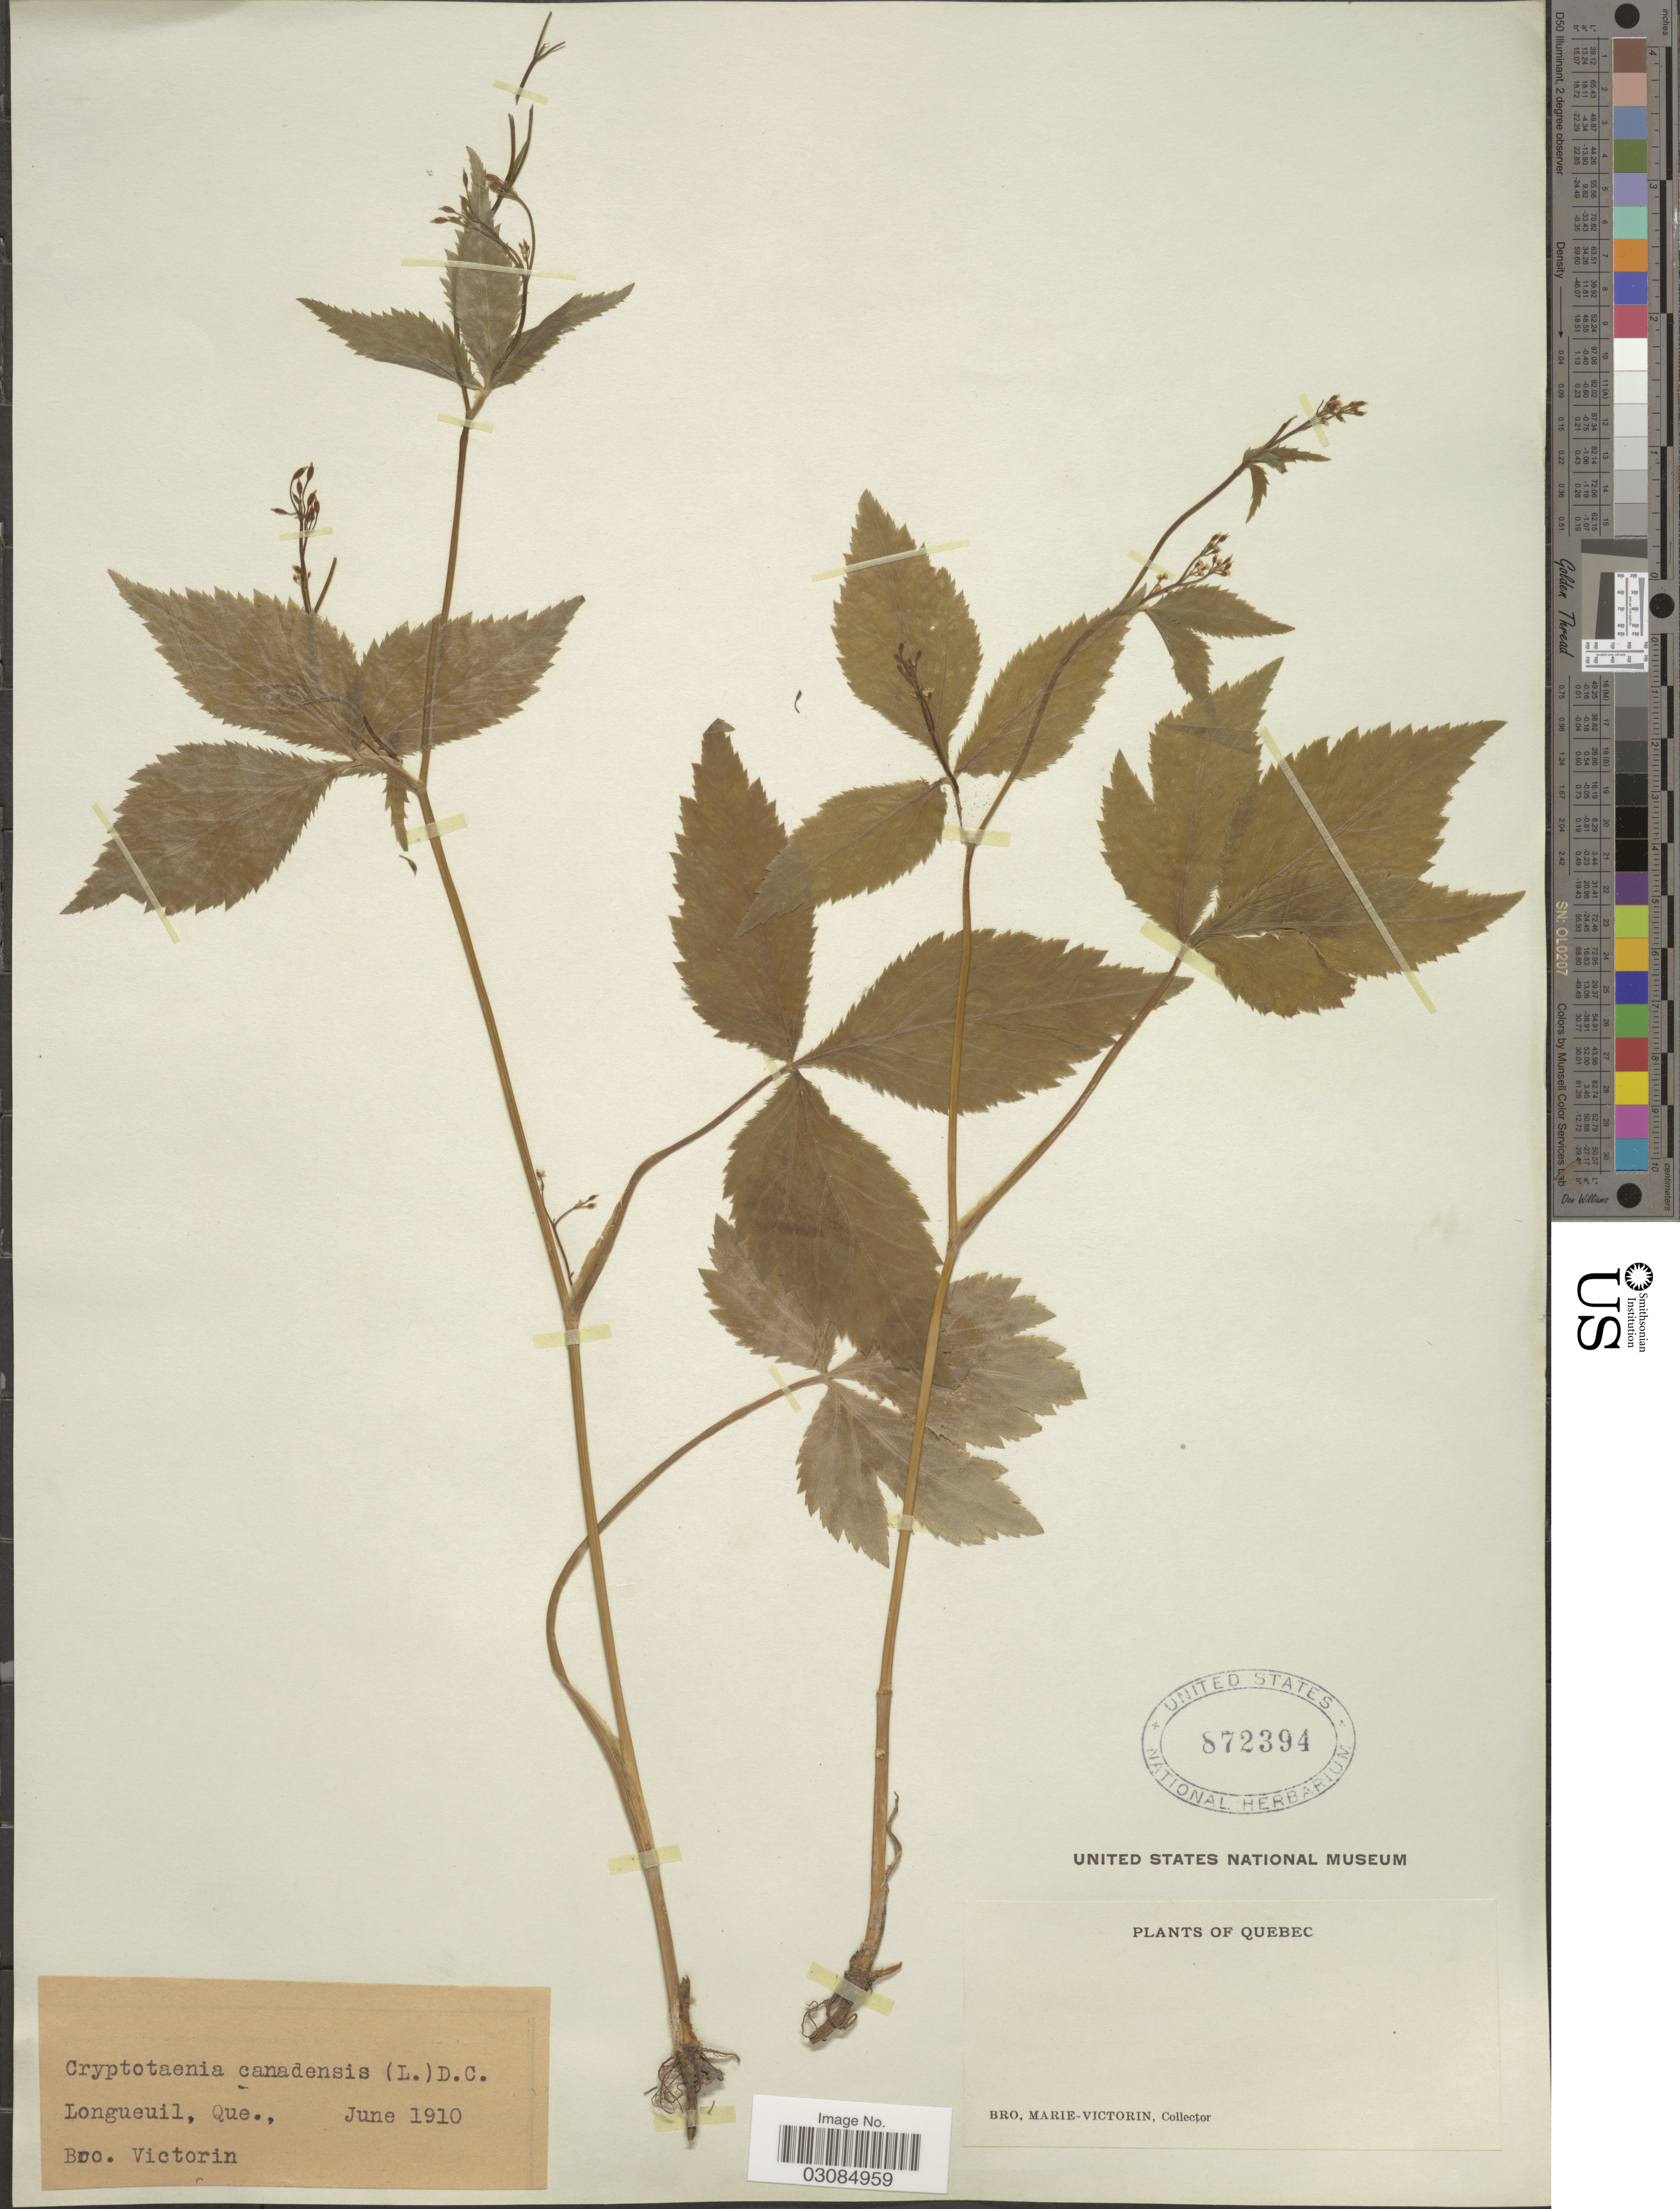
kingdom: Plantae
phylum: Tracheophyta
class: Magnoliopsida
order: Apiales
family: Apiaceae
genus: Cryptotaenia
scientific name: Cryptotaenia canadensis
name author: (L.) DC.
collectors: Fr. Marie-Victorin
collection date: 1910-06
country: Canada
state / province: Quebec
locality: Longueuil.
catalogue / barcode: US 872394